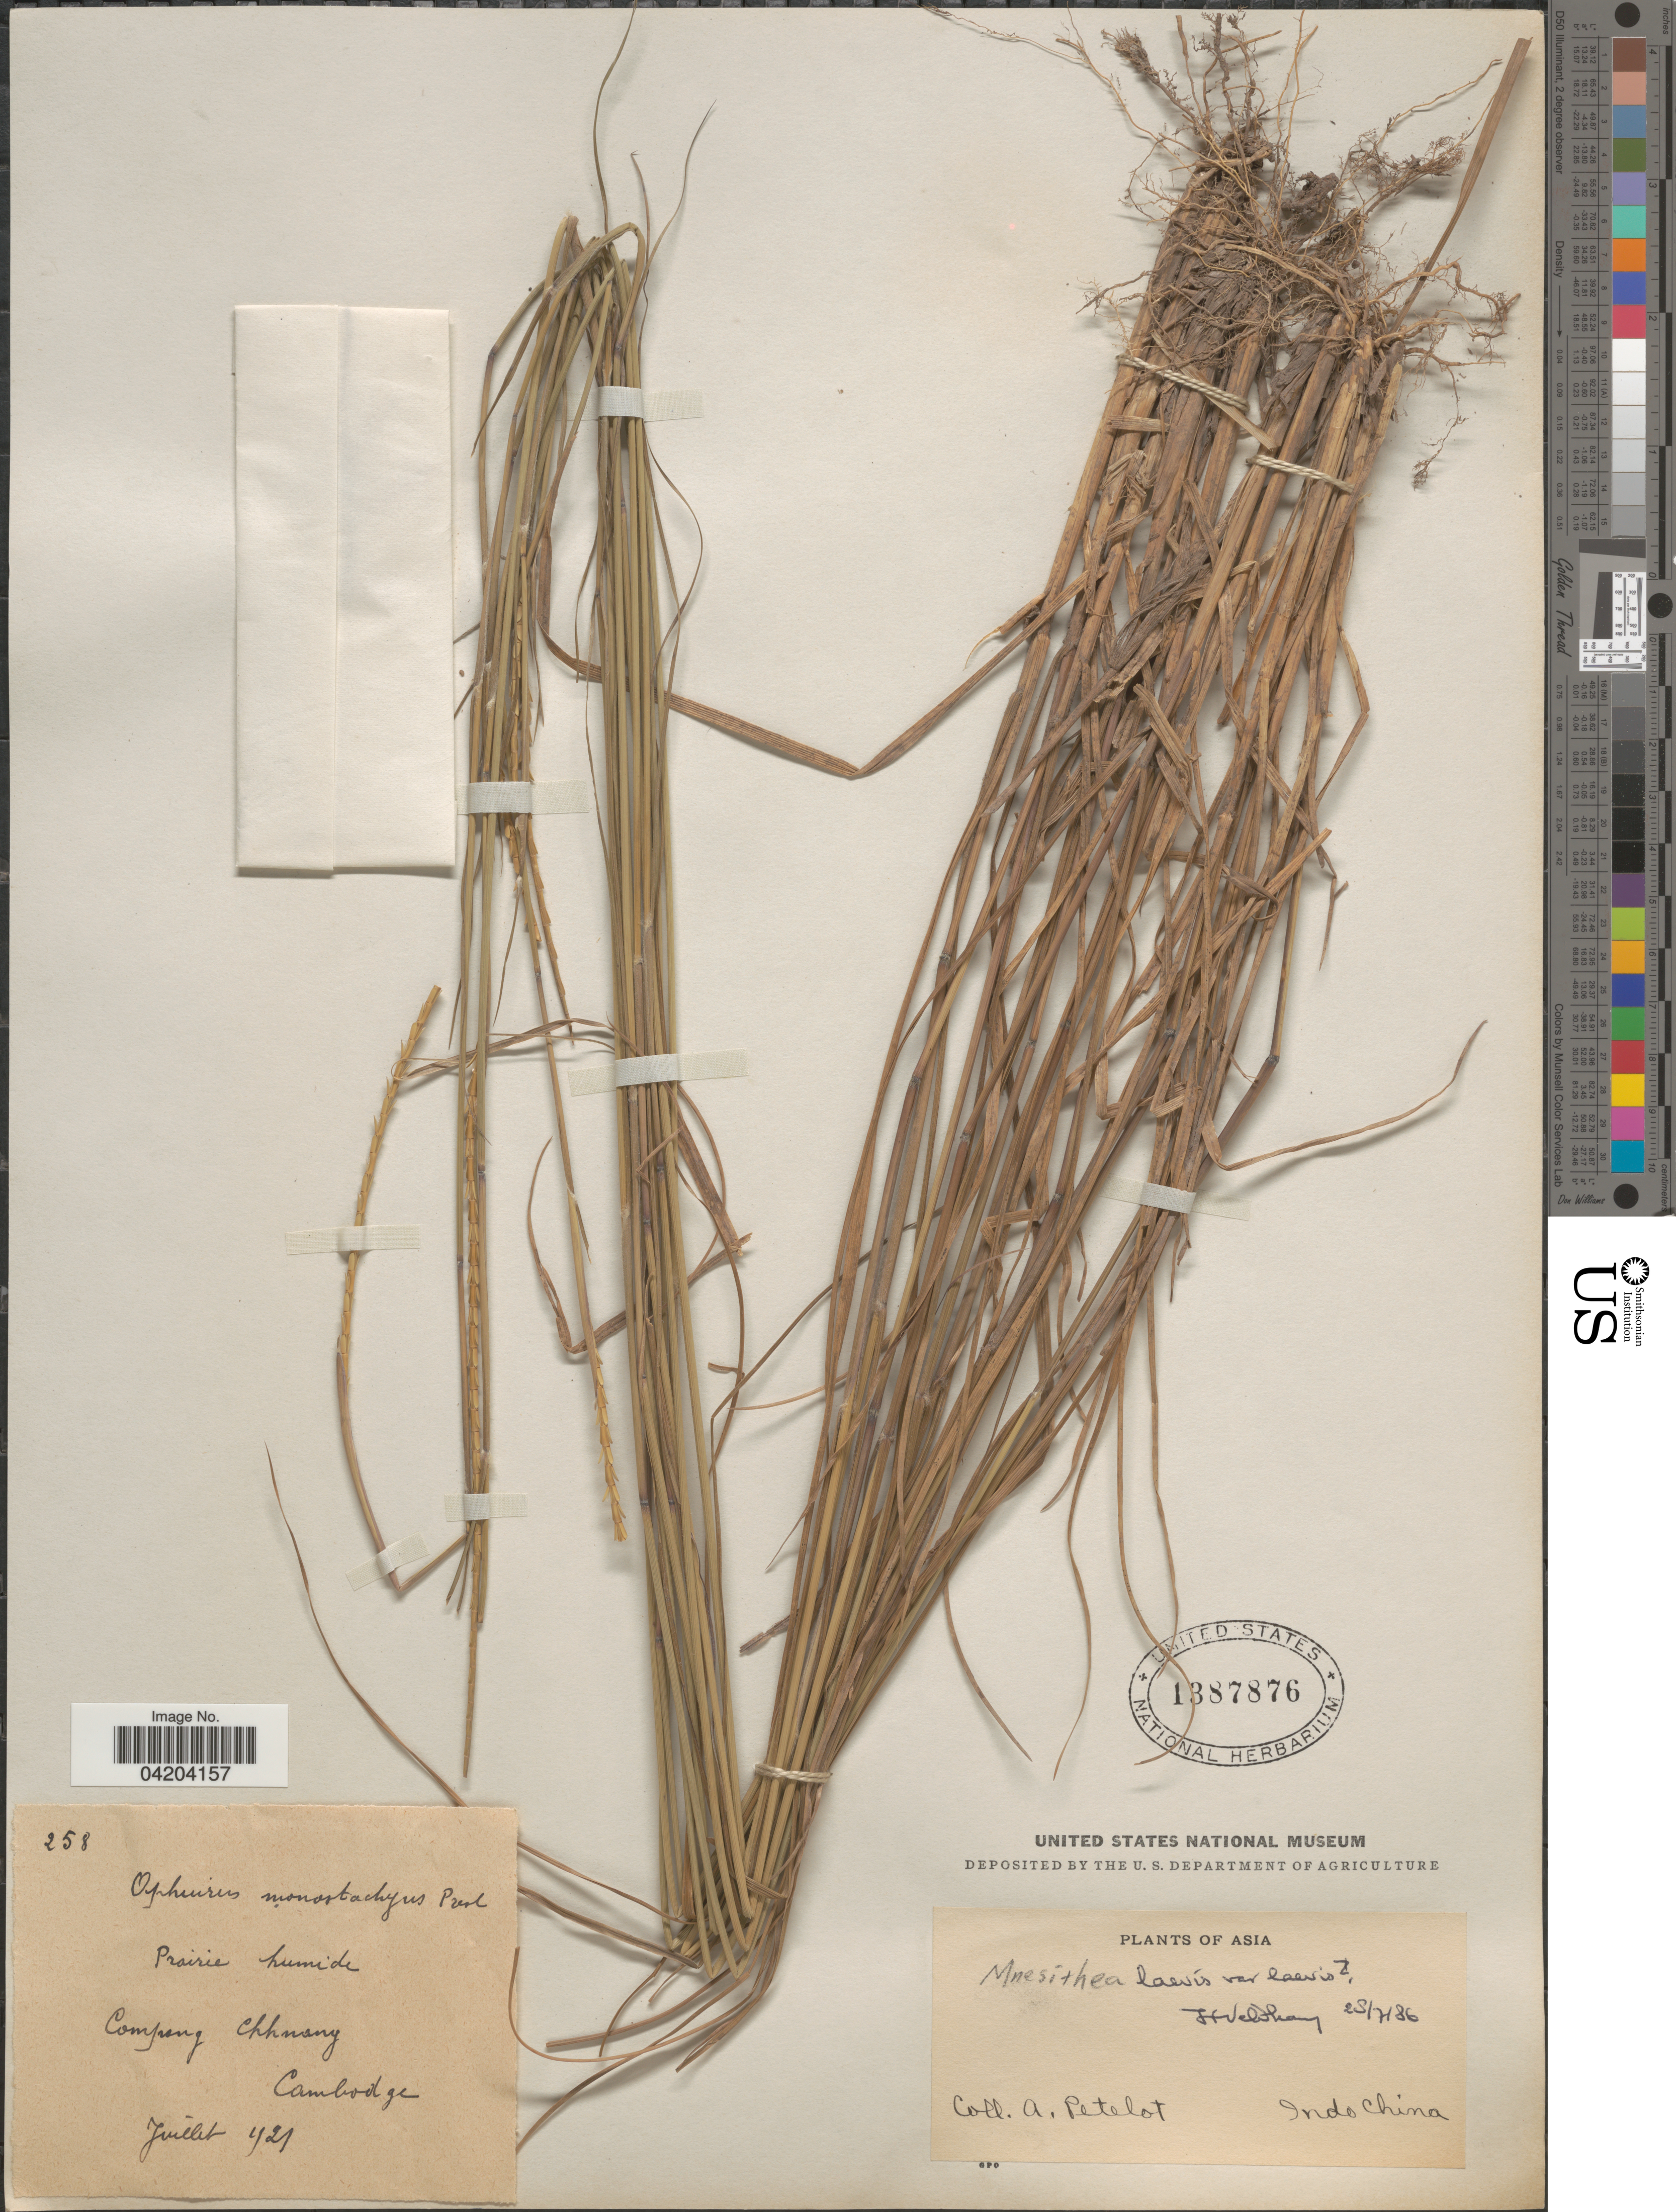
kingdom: Plantae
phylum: Tracheophyta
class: Liliopsida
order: Poales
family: Poaceae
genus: Mnesithea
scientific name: Mnesithea laevis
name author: (Retz.) Kunth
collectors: A. Petelot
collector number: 258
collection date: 1921-07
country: Cambodia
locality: Compang Chhuang.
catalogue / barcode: US 1387876